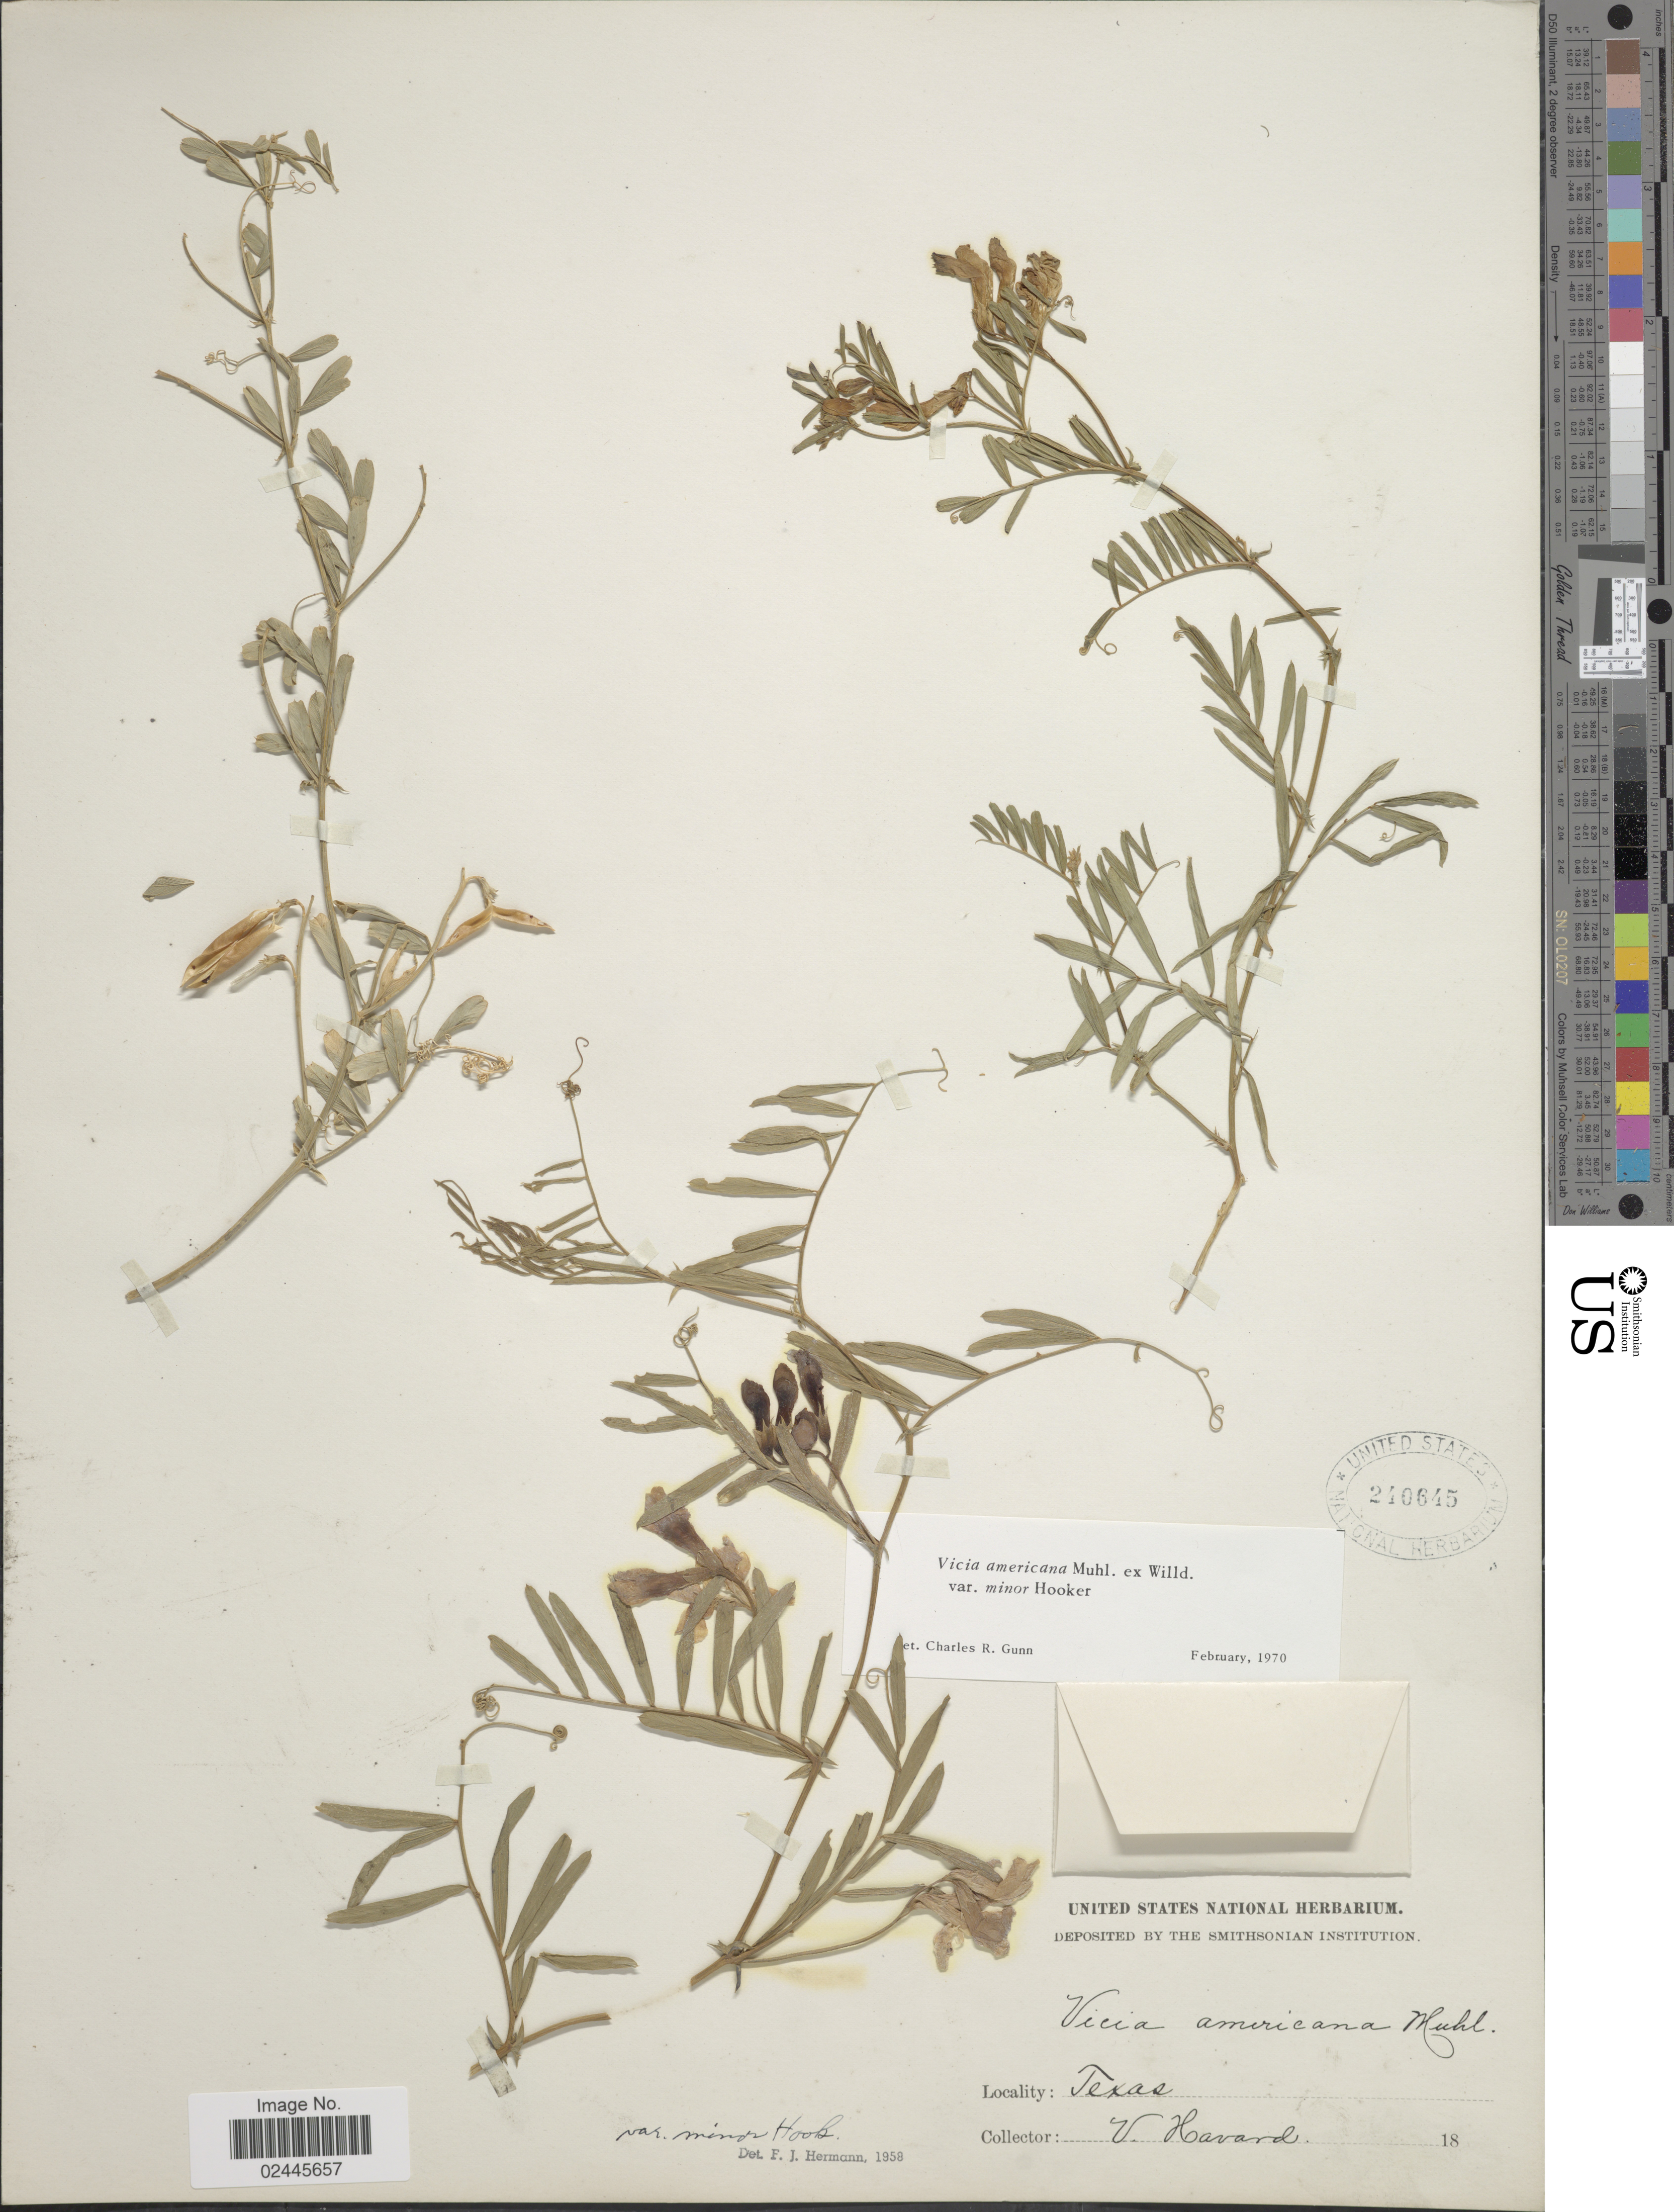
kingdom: Plantae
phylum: Tracheophyta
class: Magnoliopsida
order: Fabales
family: Fabaceae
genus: Vicia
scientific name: Vicia americana var. minor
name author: Hook.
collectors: V. Havard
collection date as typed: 18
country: United States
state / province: Texas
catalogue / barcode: US 240645